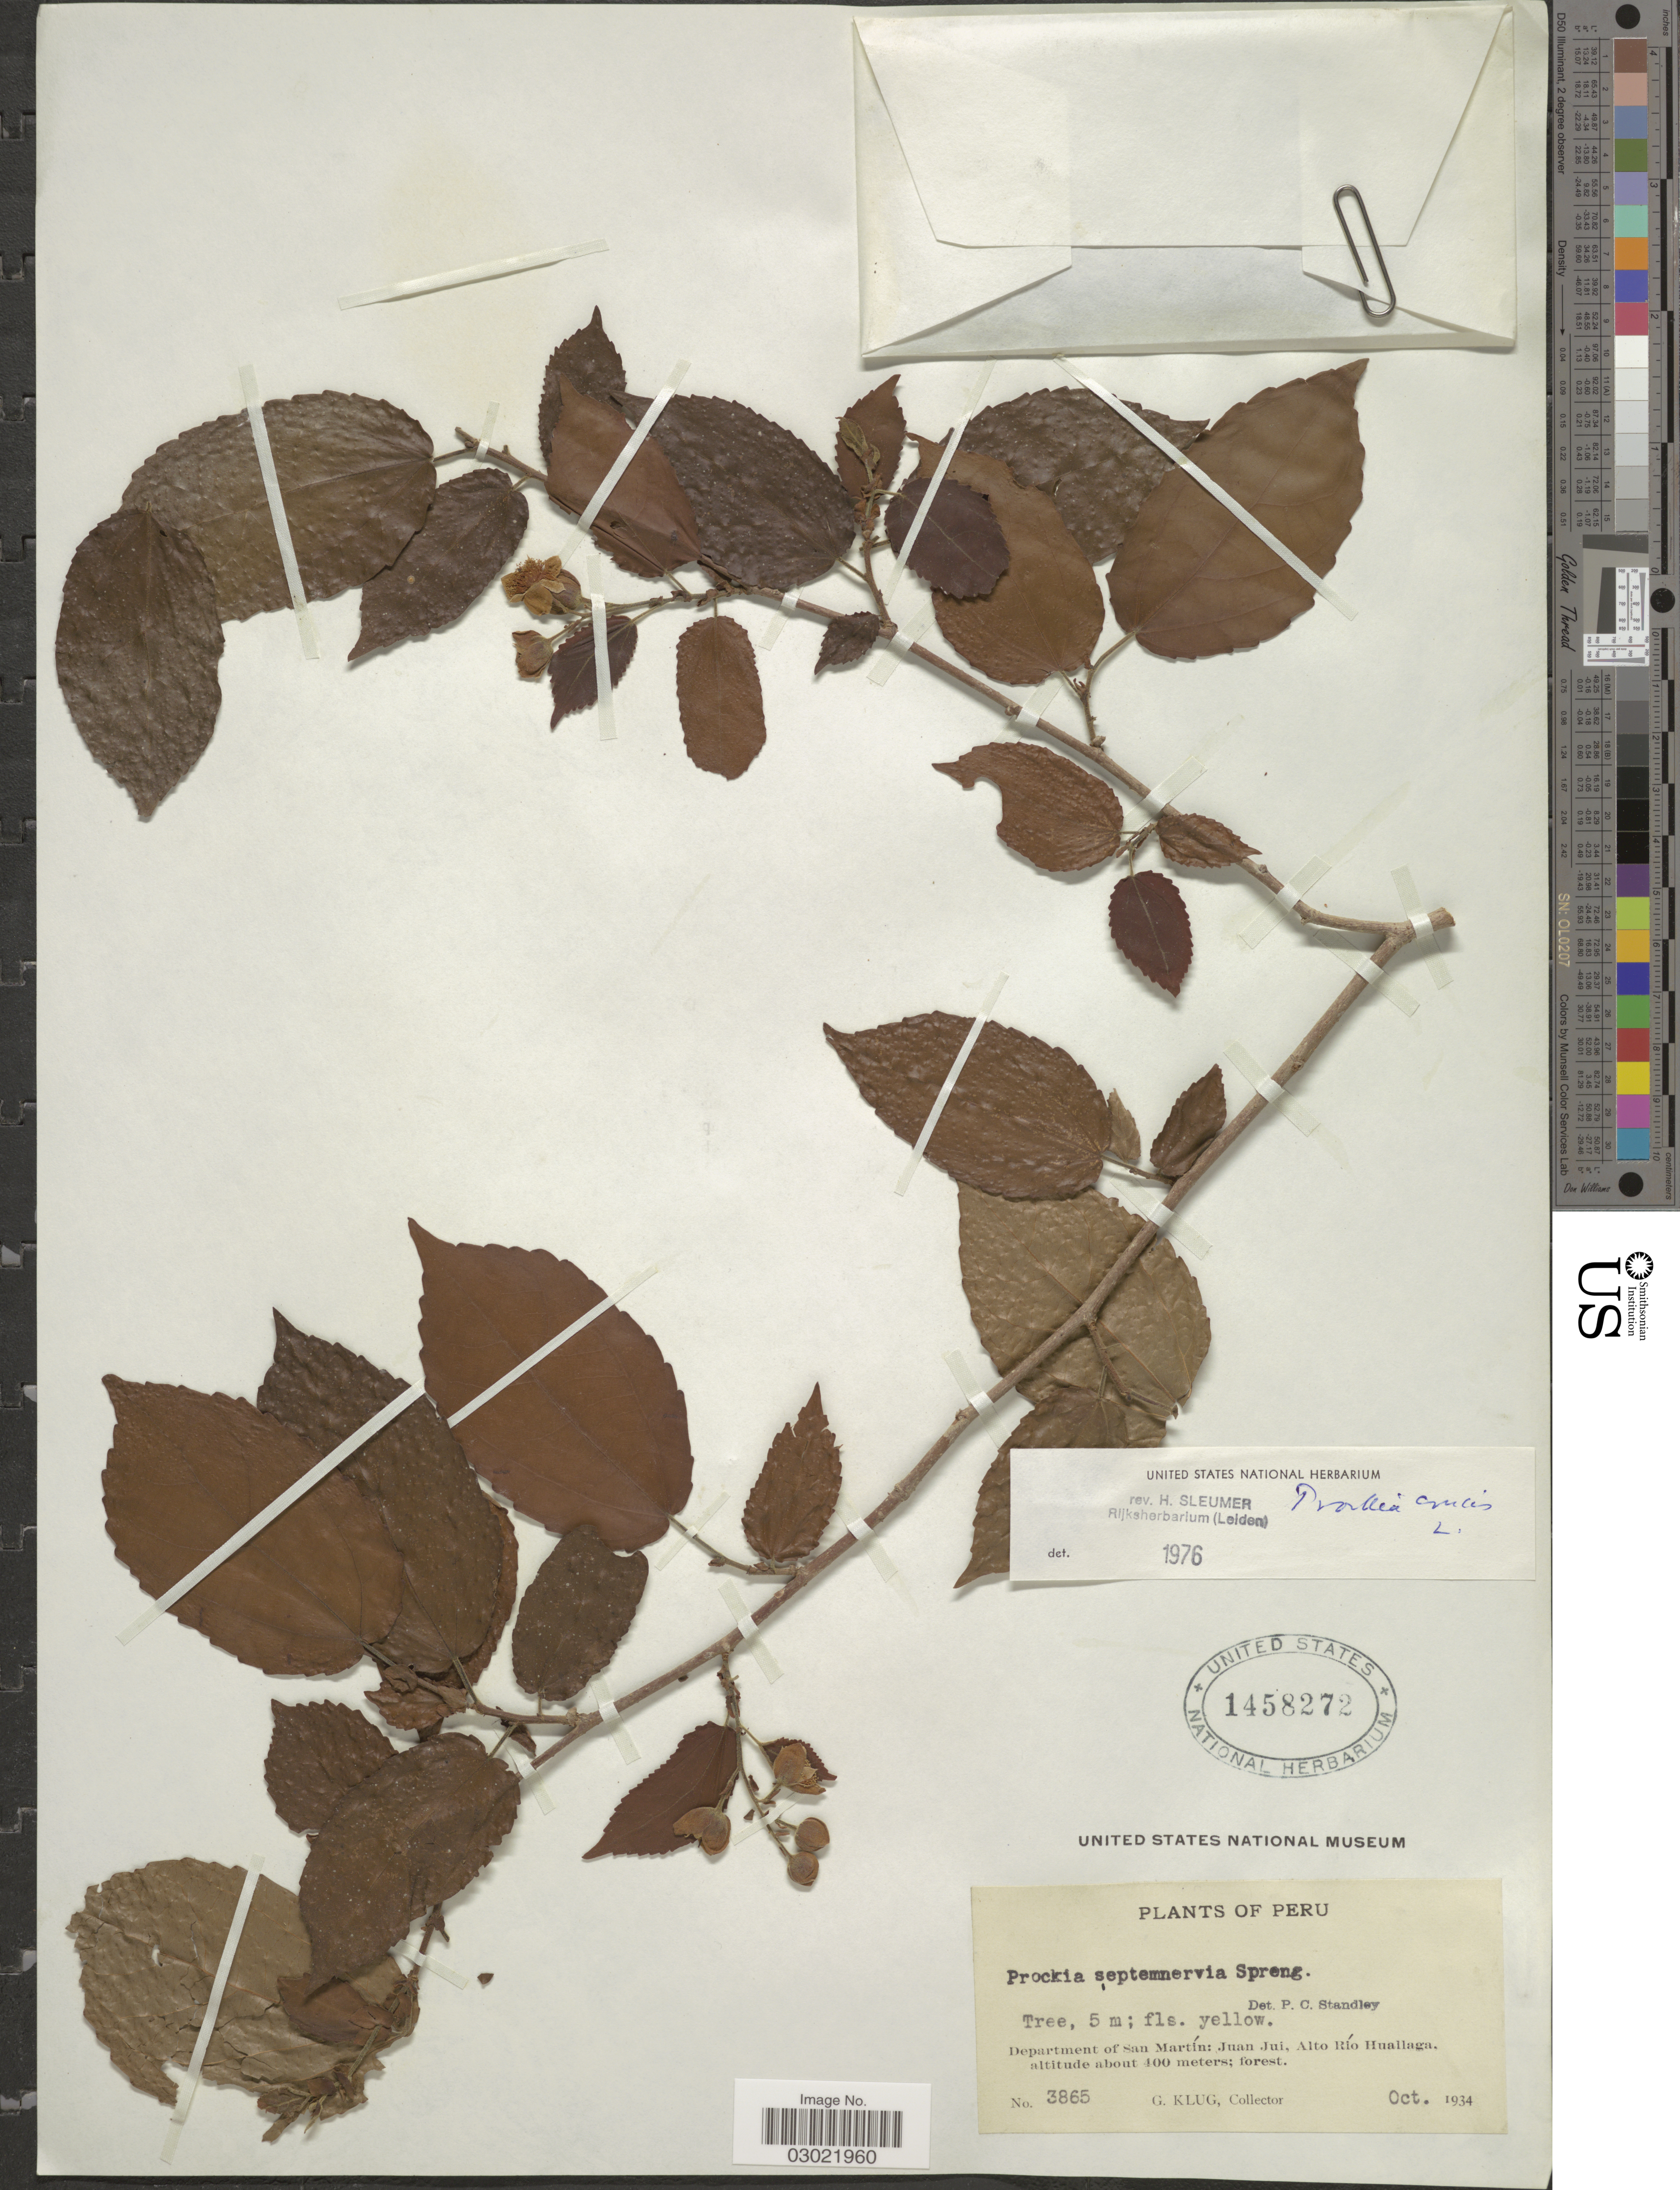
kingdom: Plantae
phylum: Tracheophyta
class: Magnoliopsida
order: Malpighiales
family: Salicaceae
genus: Prockia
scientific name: Prockia crucis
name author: P. Browne ex L.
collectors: G. Klug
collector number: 3865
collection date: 1934-10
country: Peru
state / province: San Martín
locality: Department of San Martín: Juan Jui, Alto Río Huallaga.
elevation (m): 400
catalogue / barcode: US 1458272